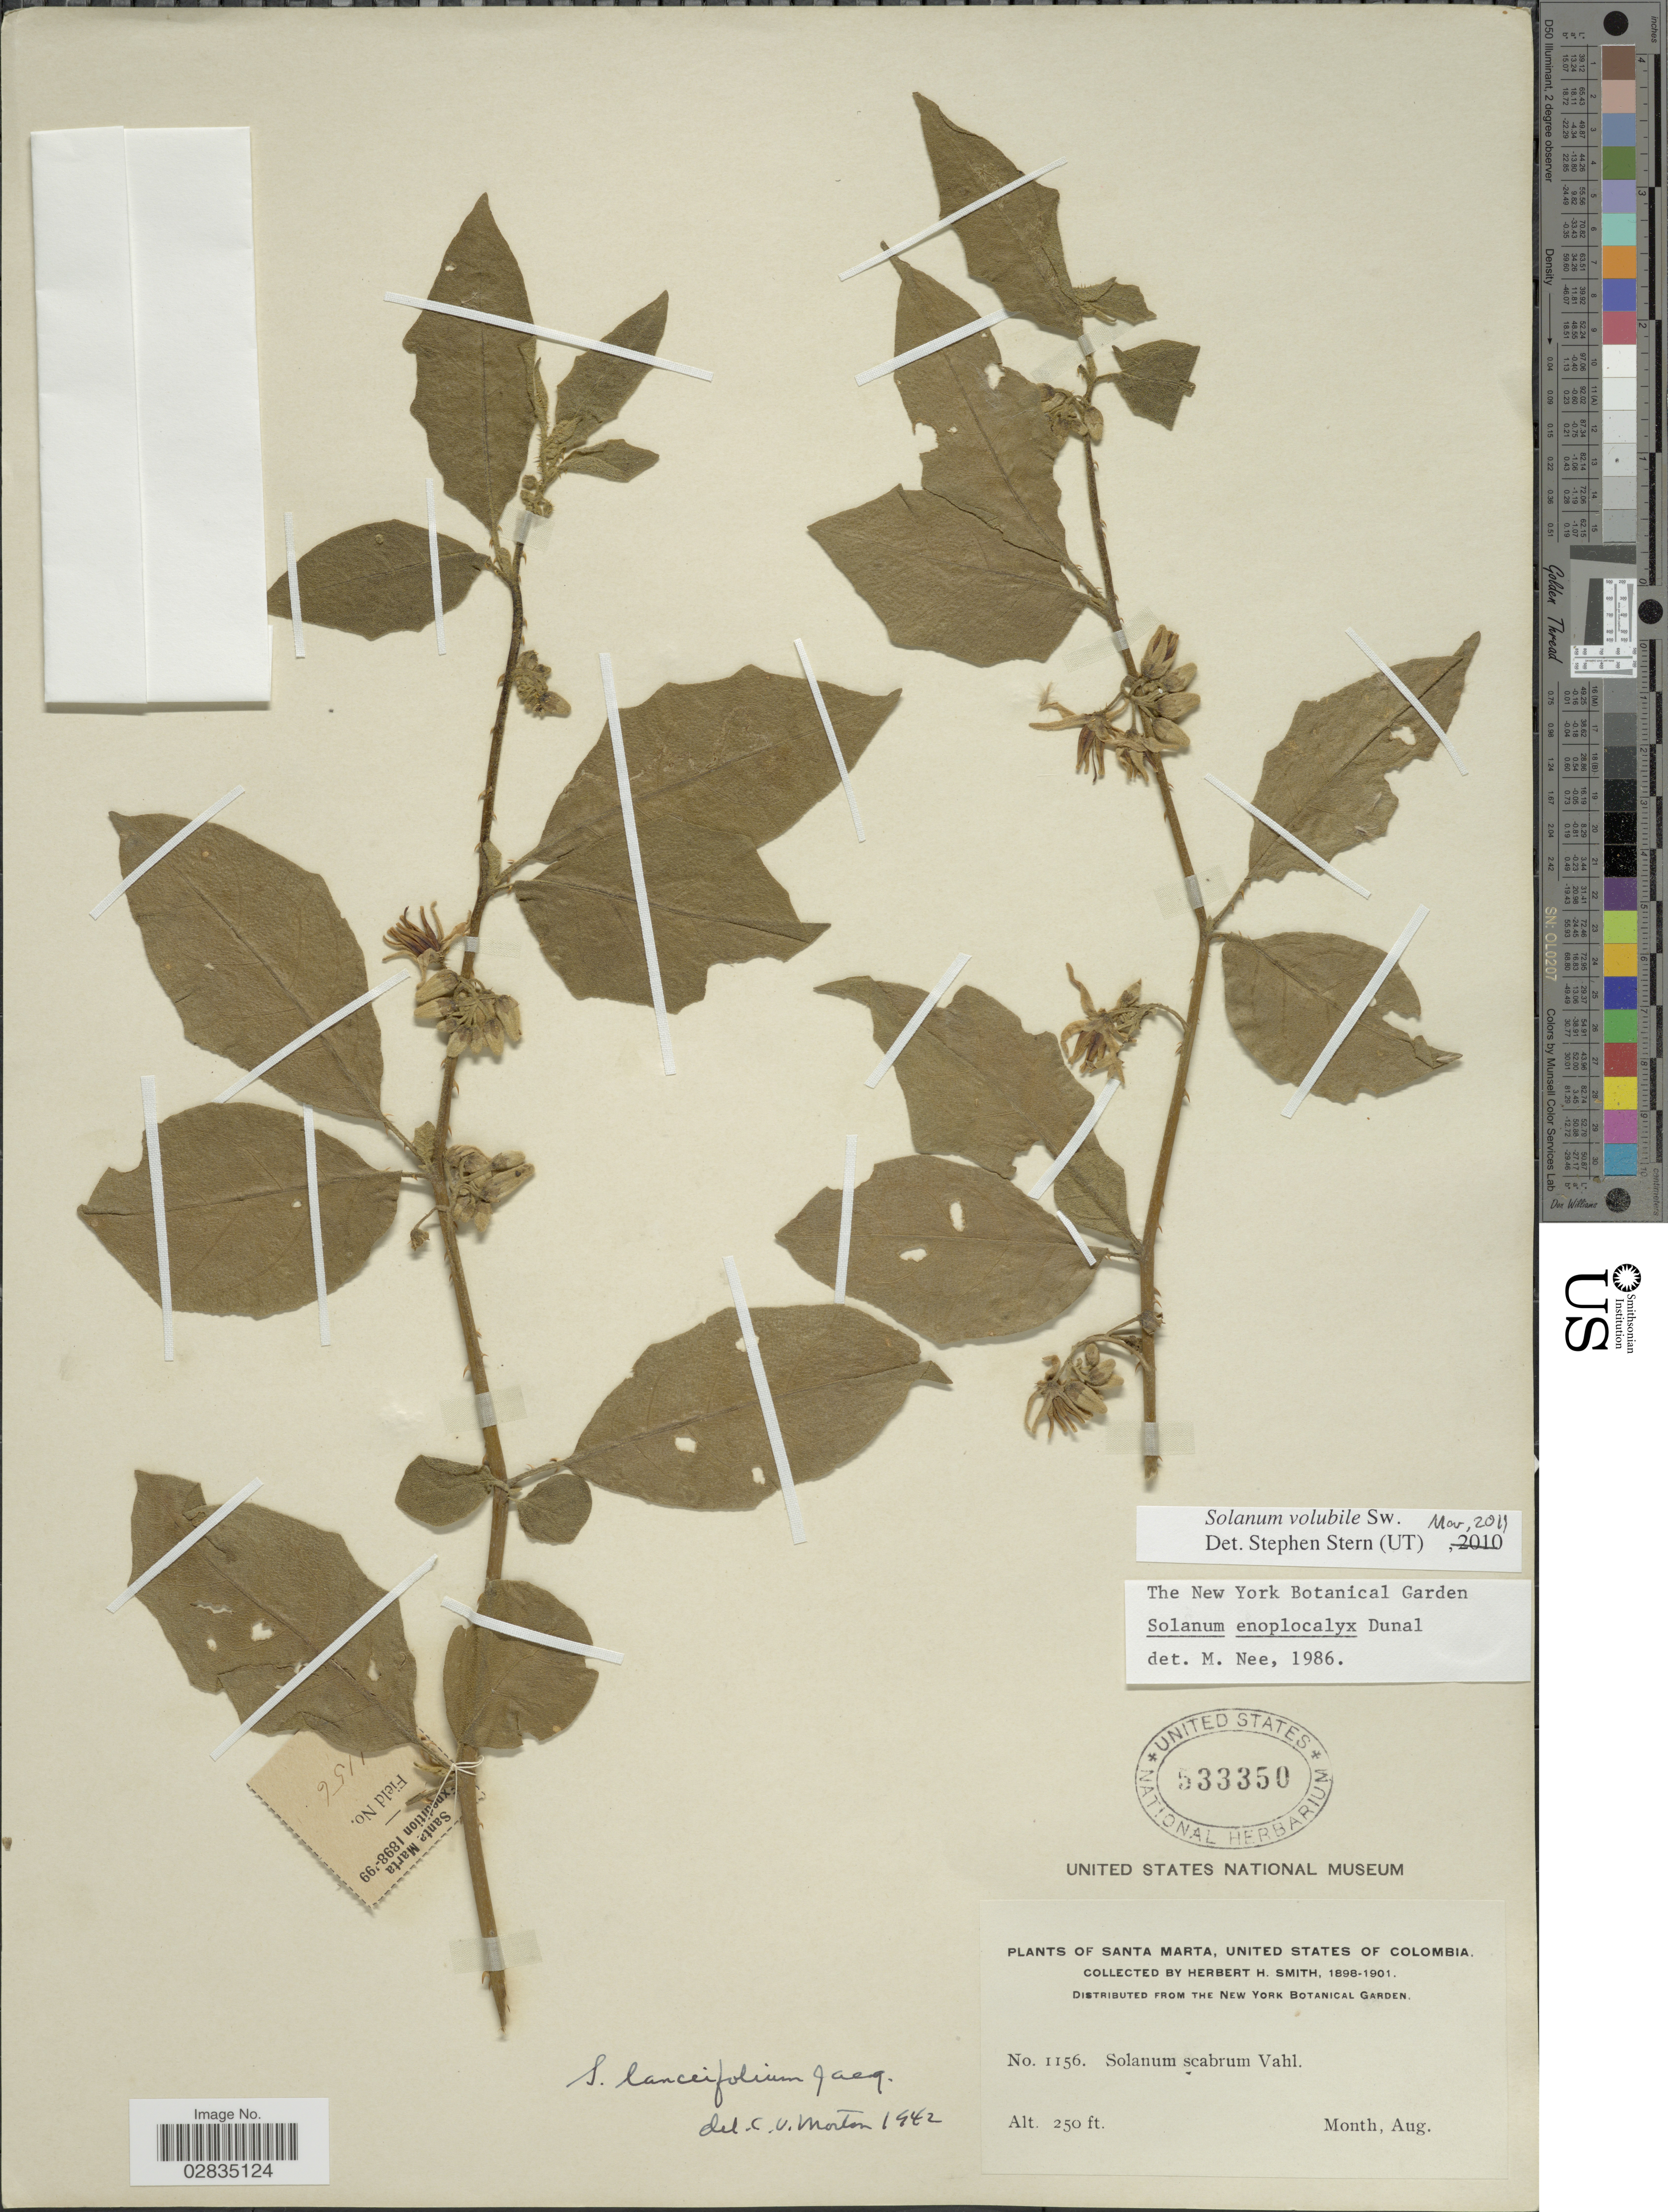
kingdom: Plantae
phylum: Tracheophyta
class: Magnoliopsida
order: Solanales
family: Solanaceae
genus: Solanum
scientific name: Solanum volubile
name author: Sw.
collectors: Herbert H. Smith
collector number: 1156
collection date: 1898-08/1901-08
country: Colombia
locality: Santa Marta, United States of Colombia.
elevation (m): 76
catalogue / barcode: US 533350